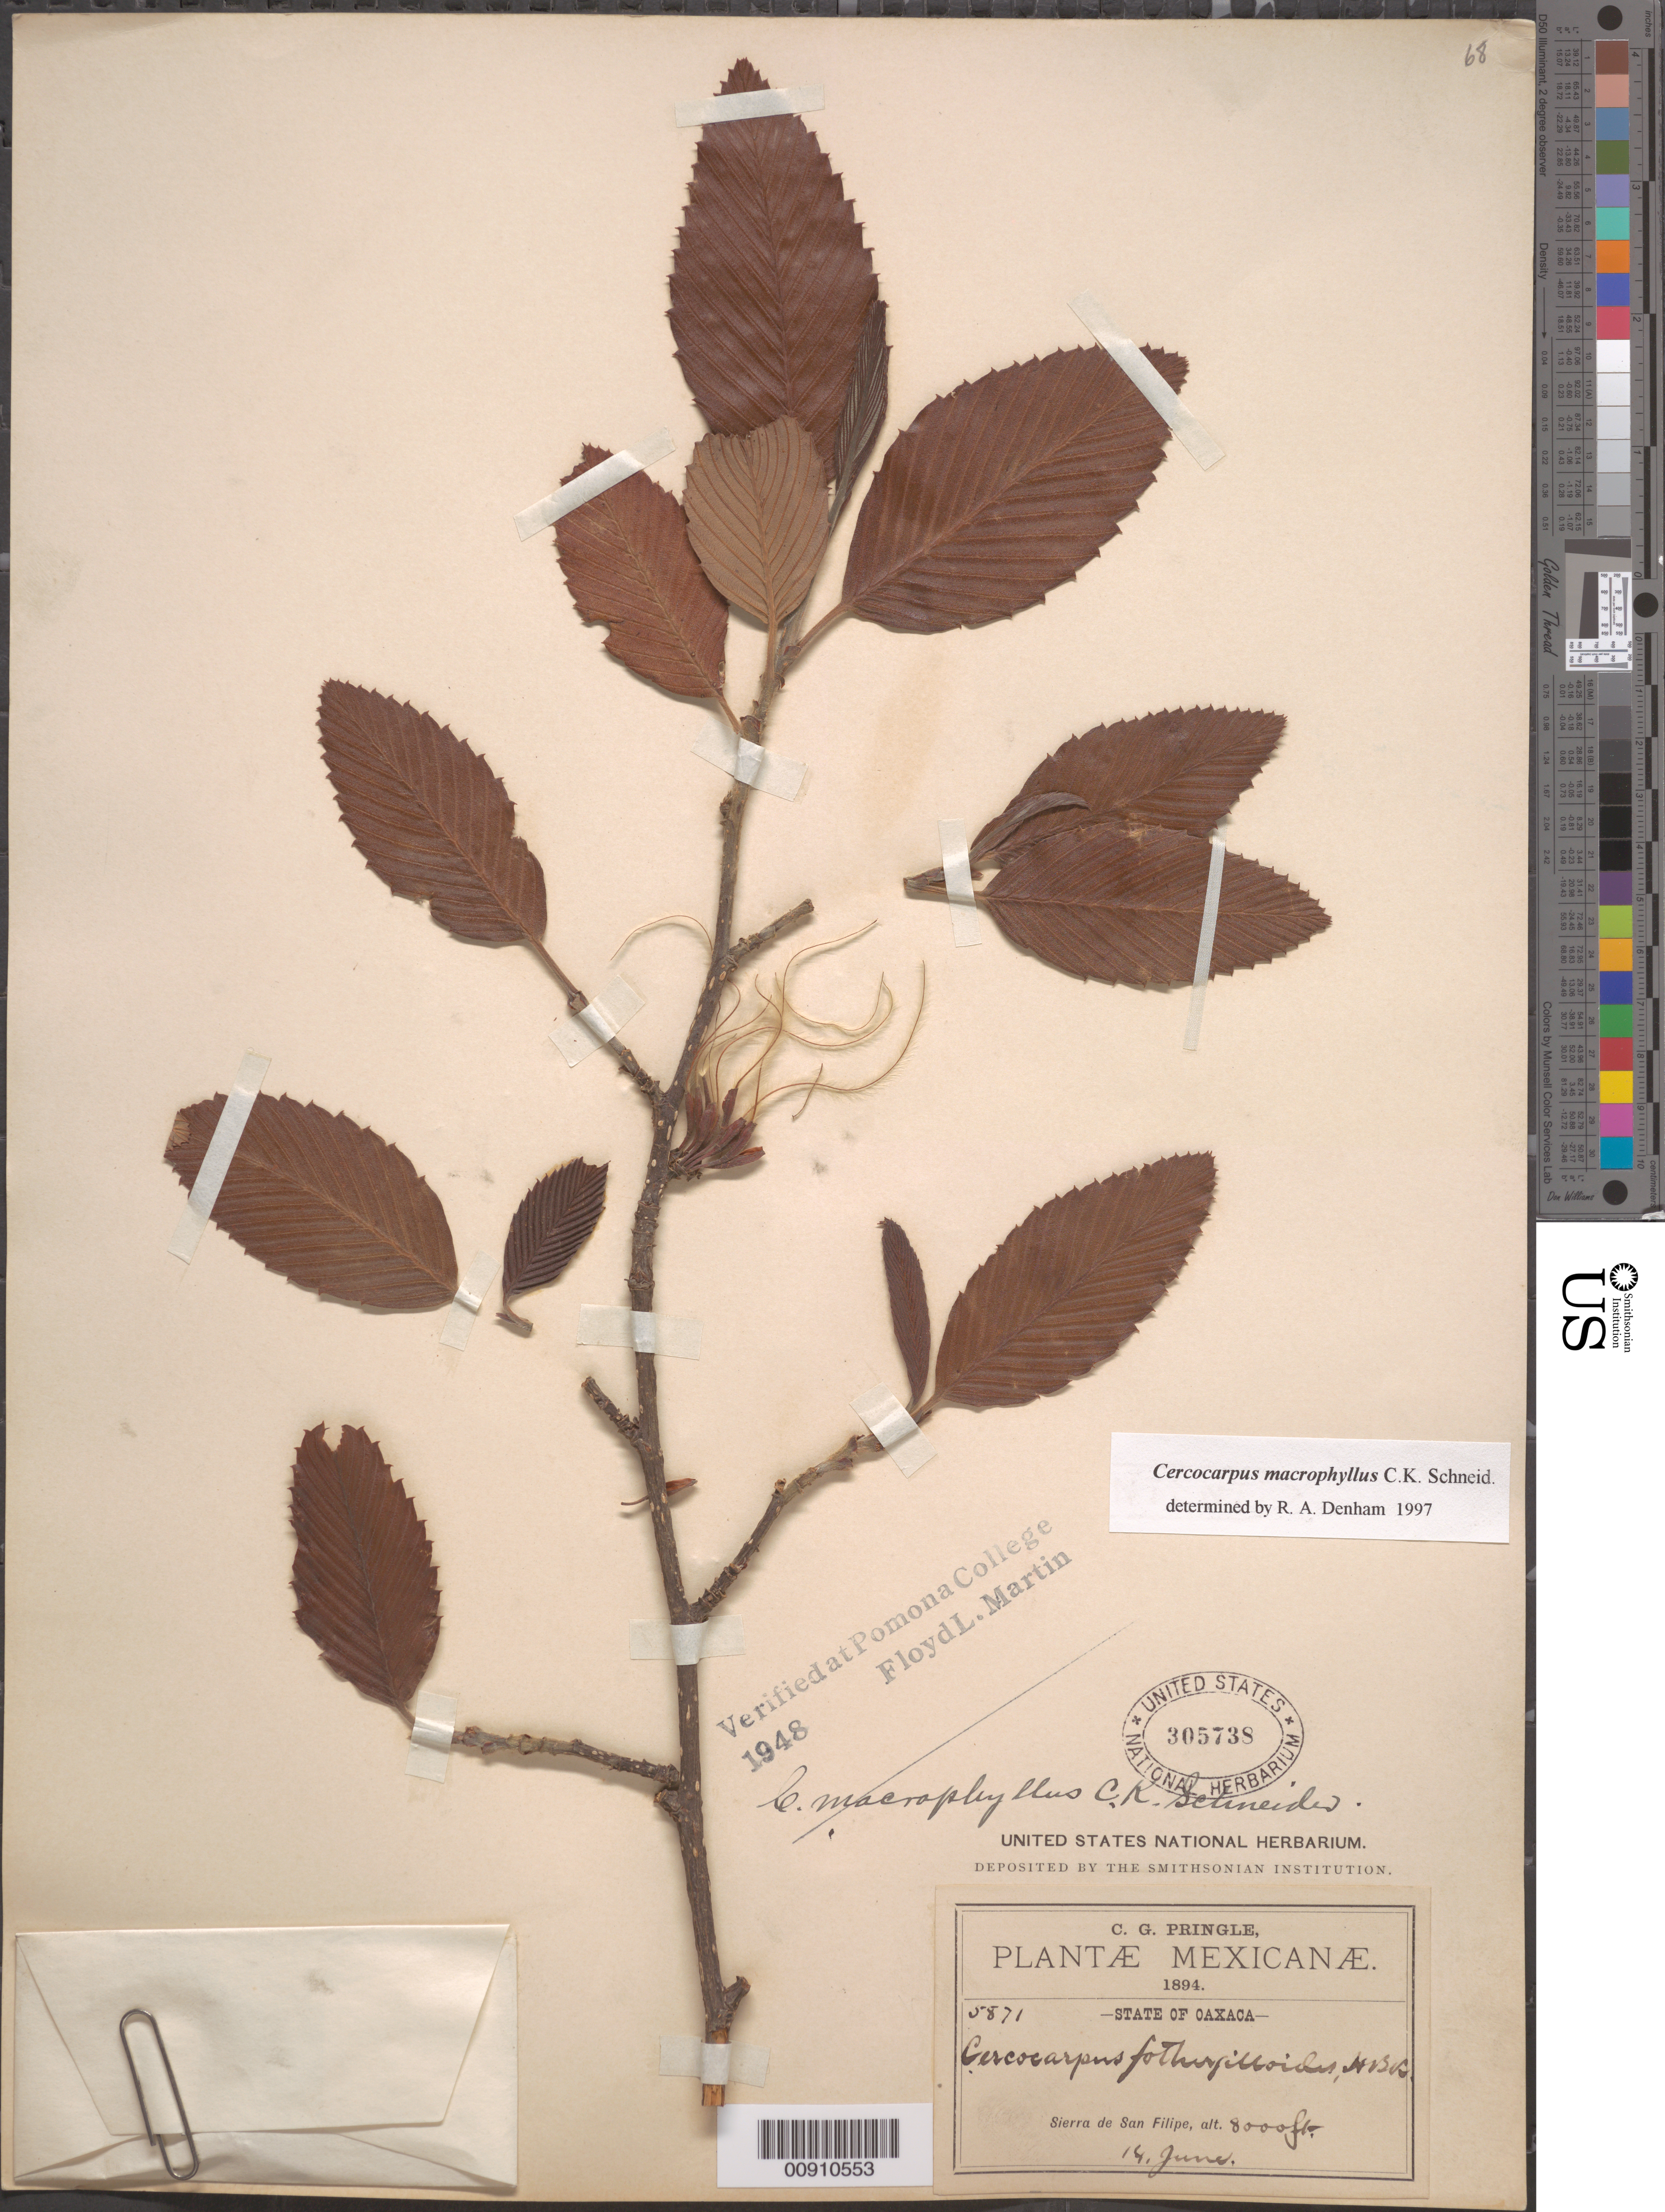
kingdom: Plantae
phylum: Tracheophyta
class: Magnoliopsida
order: Rosales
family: Rosaceae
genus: Cercocarpus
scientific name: Cercocarpus macrophyllus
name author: C.K. Schneid.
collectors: C. G. Pringle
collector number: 5871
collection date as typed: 14 Jun 1894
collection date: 1894-06-14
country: Mexico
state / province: Oaxaca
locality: Sierra de San Filipe [sic].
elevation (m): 2438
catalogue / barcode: US 305738